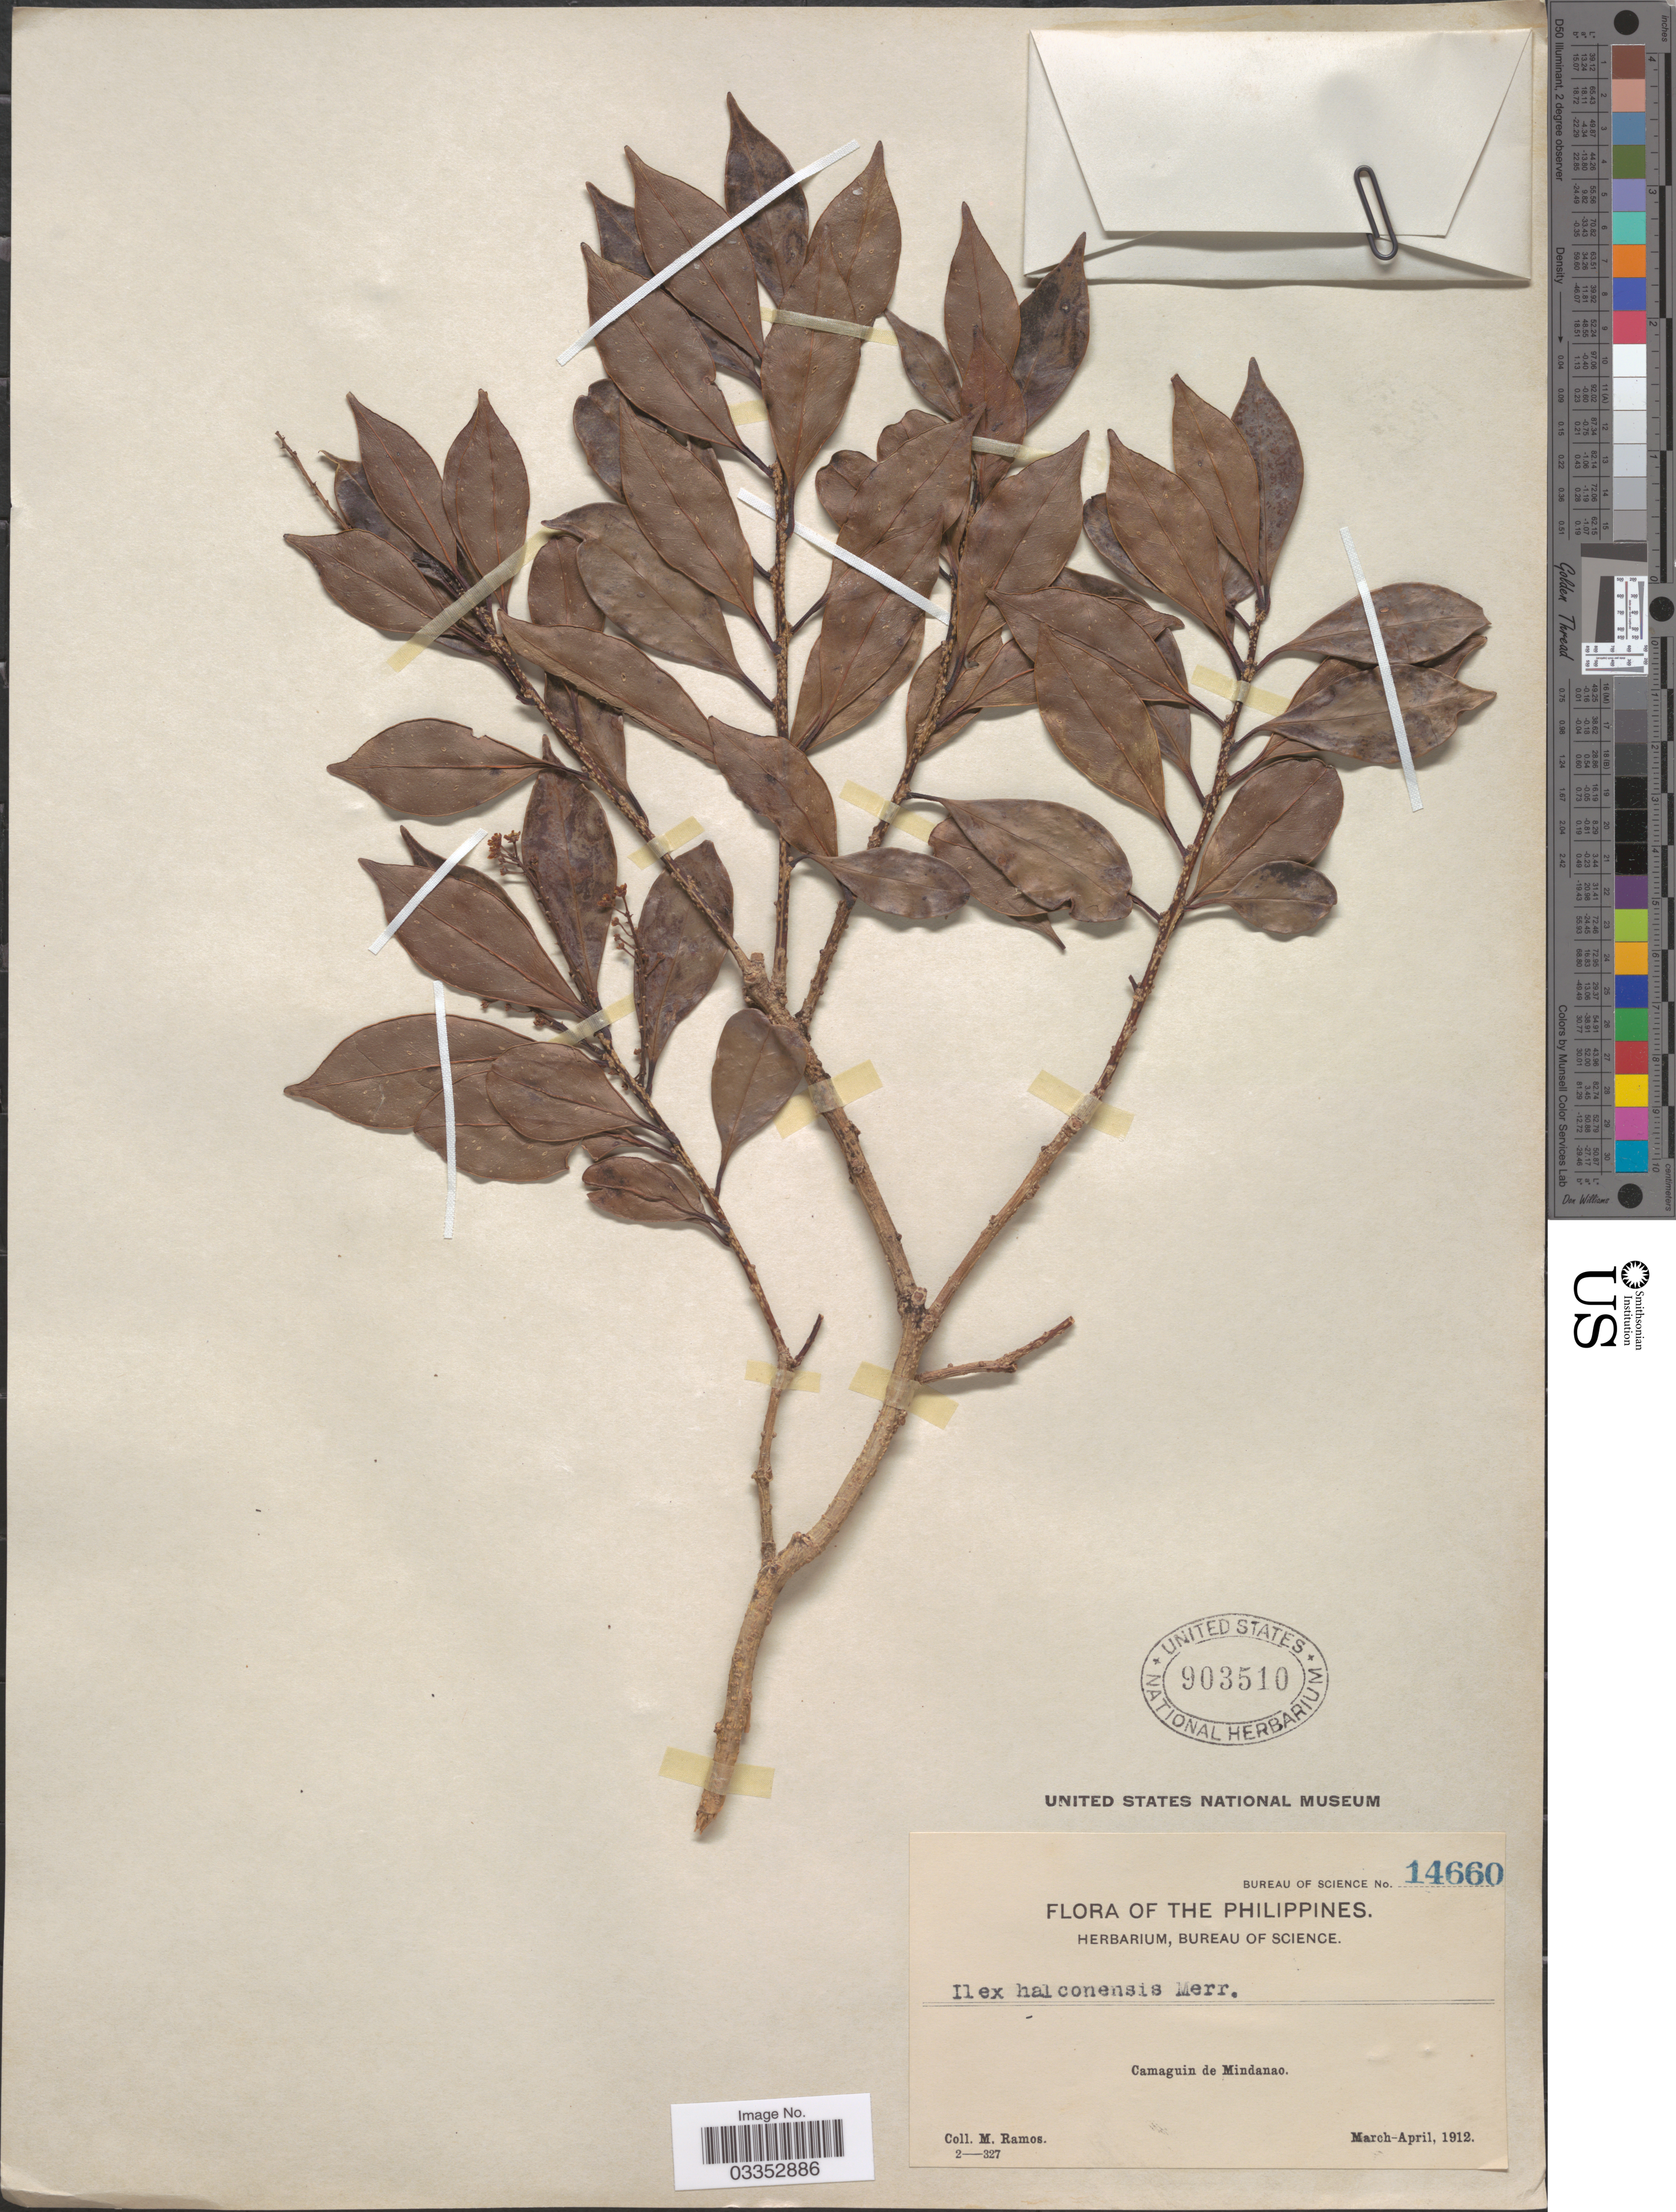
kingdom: Plantae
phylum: Tracheophyta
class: Magnoliopsida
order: Aquifoliales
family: Aquifoliaceae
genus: Ilex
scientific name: Ilex halconensis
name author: Merr.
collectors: M. Ramos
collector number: Bureau of Science 14660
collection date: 1912-03/1912-04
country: Philippines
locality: Camaguin de Mindanao.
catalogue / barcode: US 903510